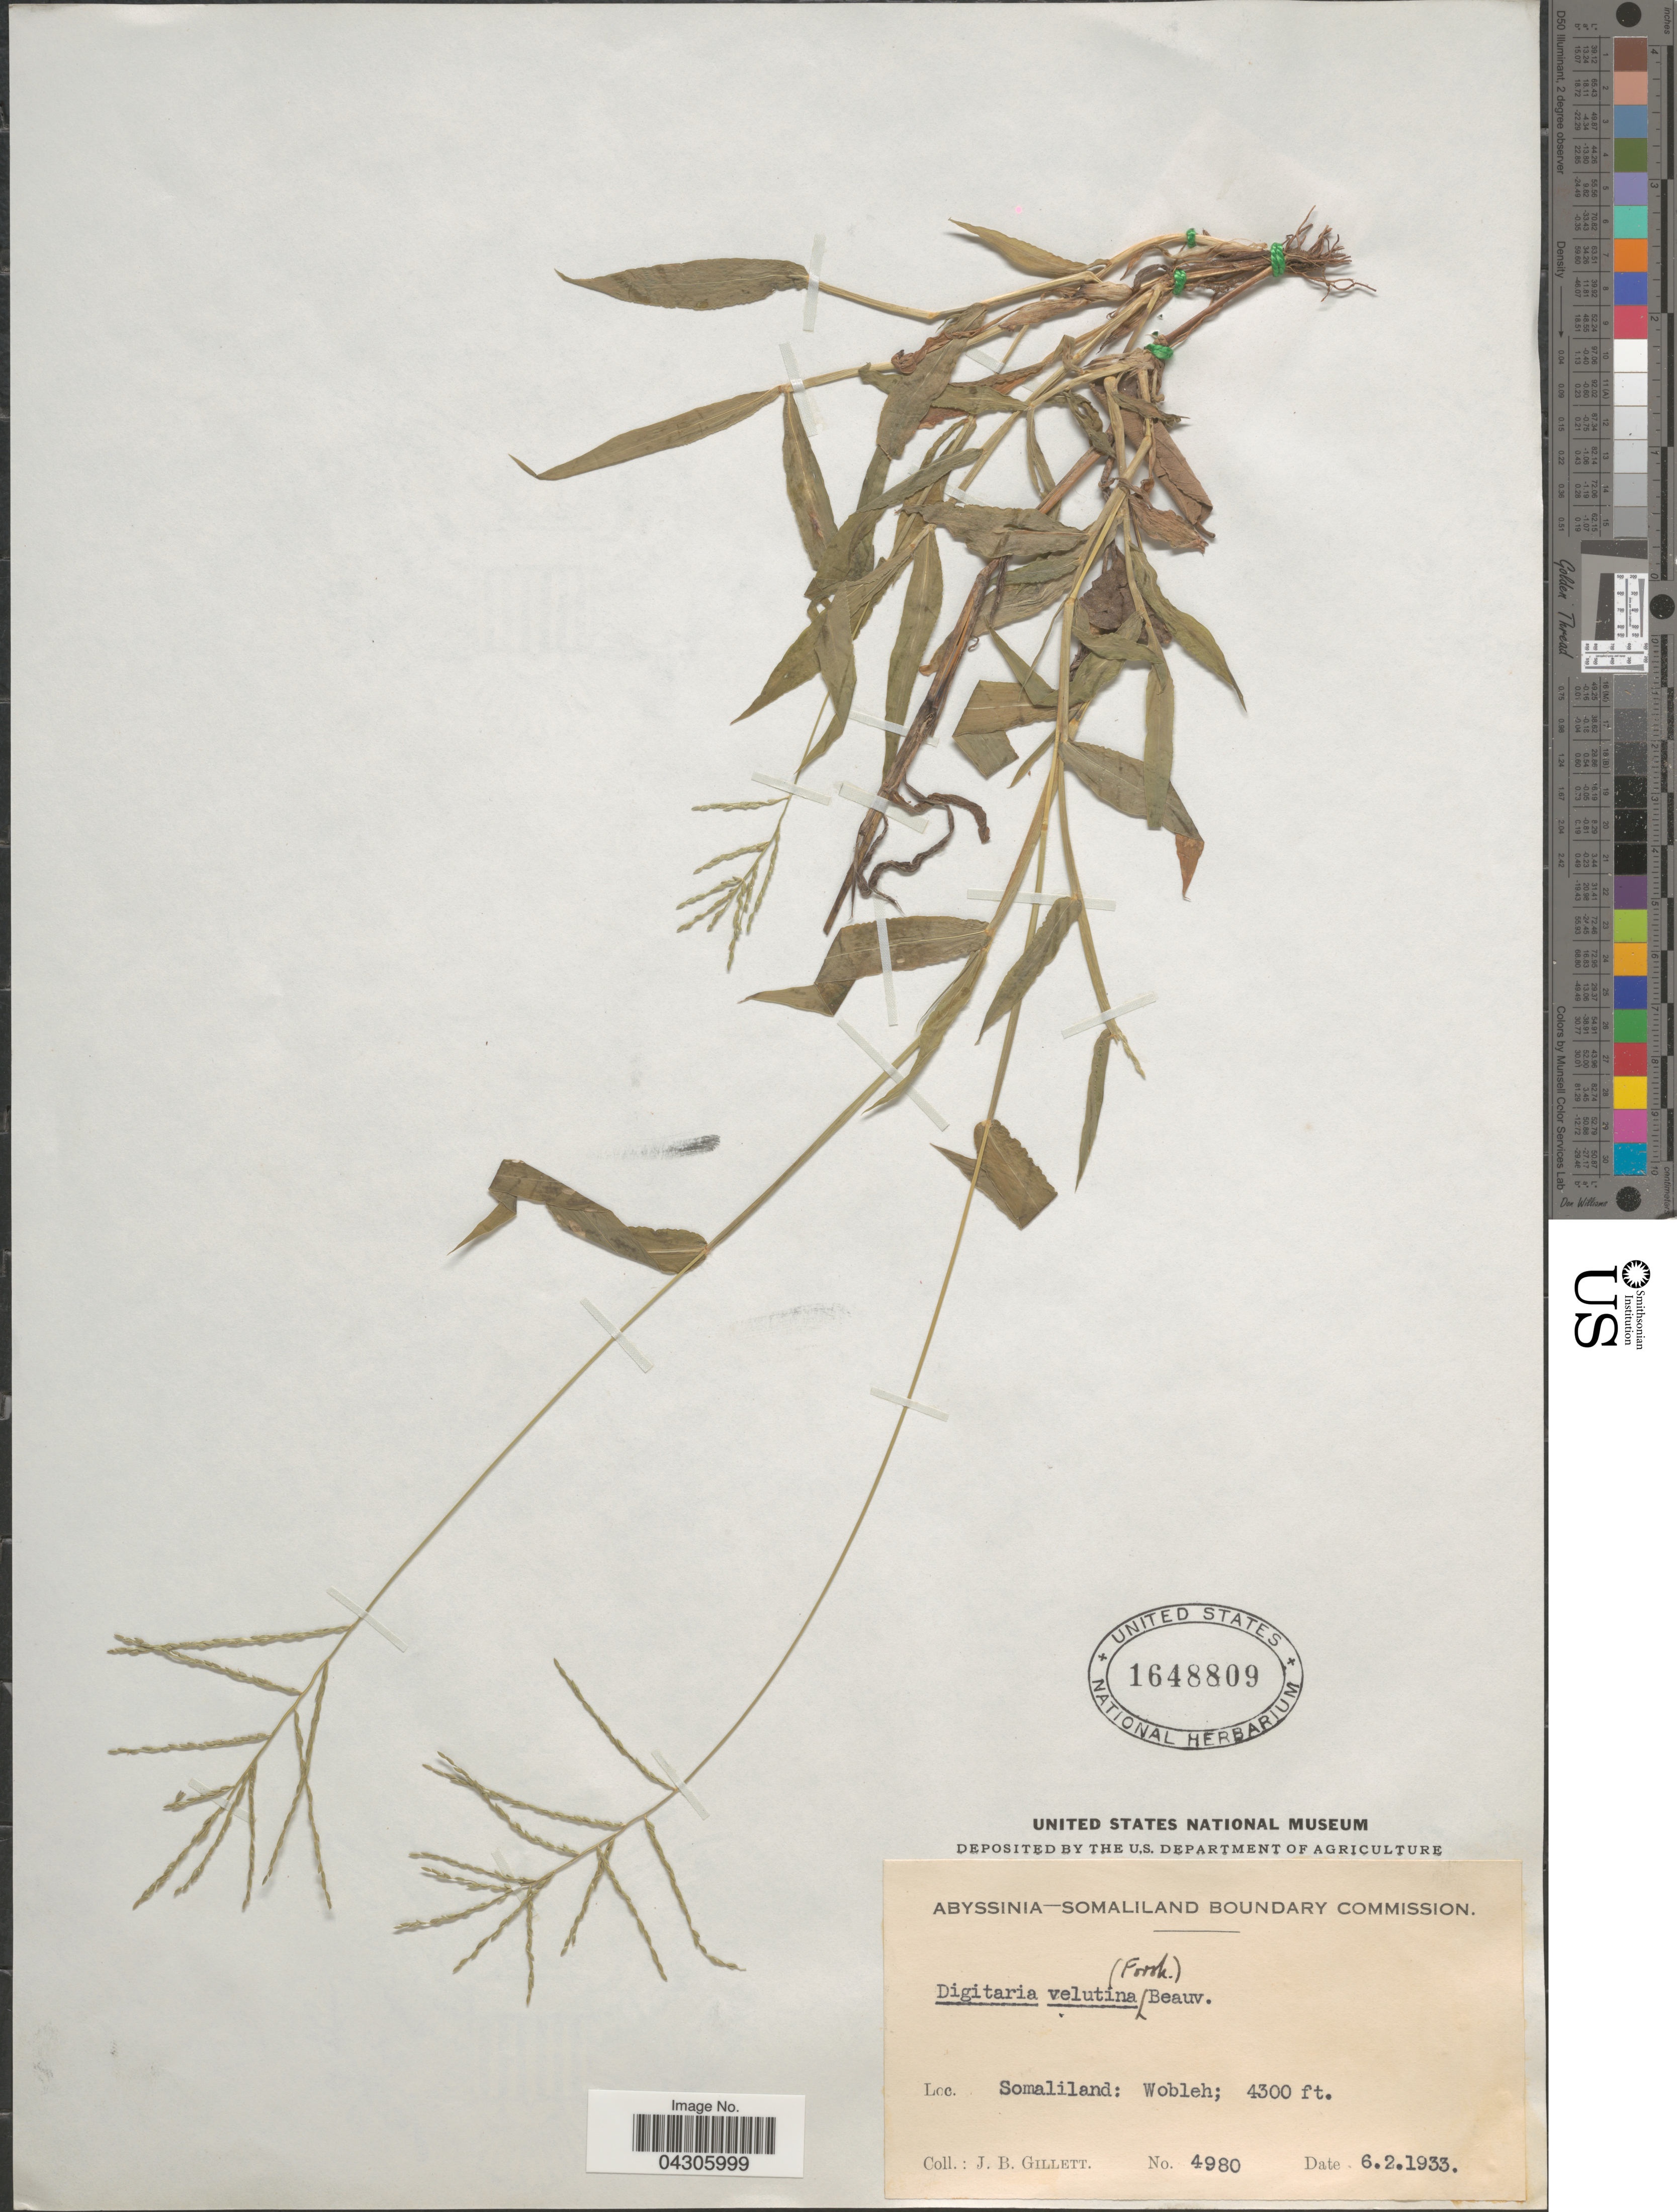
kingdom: Plantae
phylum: Tracheophyta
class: Liliopsida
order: Poales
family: Poaceae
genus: Digitaria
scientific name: Digitaria velutina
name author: (Forssk.) P. Beauv.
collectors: J. B. Gillett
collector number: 4980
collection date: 1933-02-06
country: Somalia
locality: Somaliland: Wobleh.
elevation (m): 1311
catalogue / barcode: US 1648809